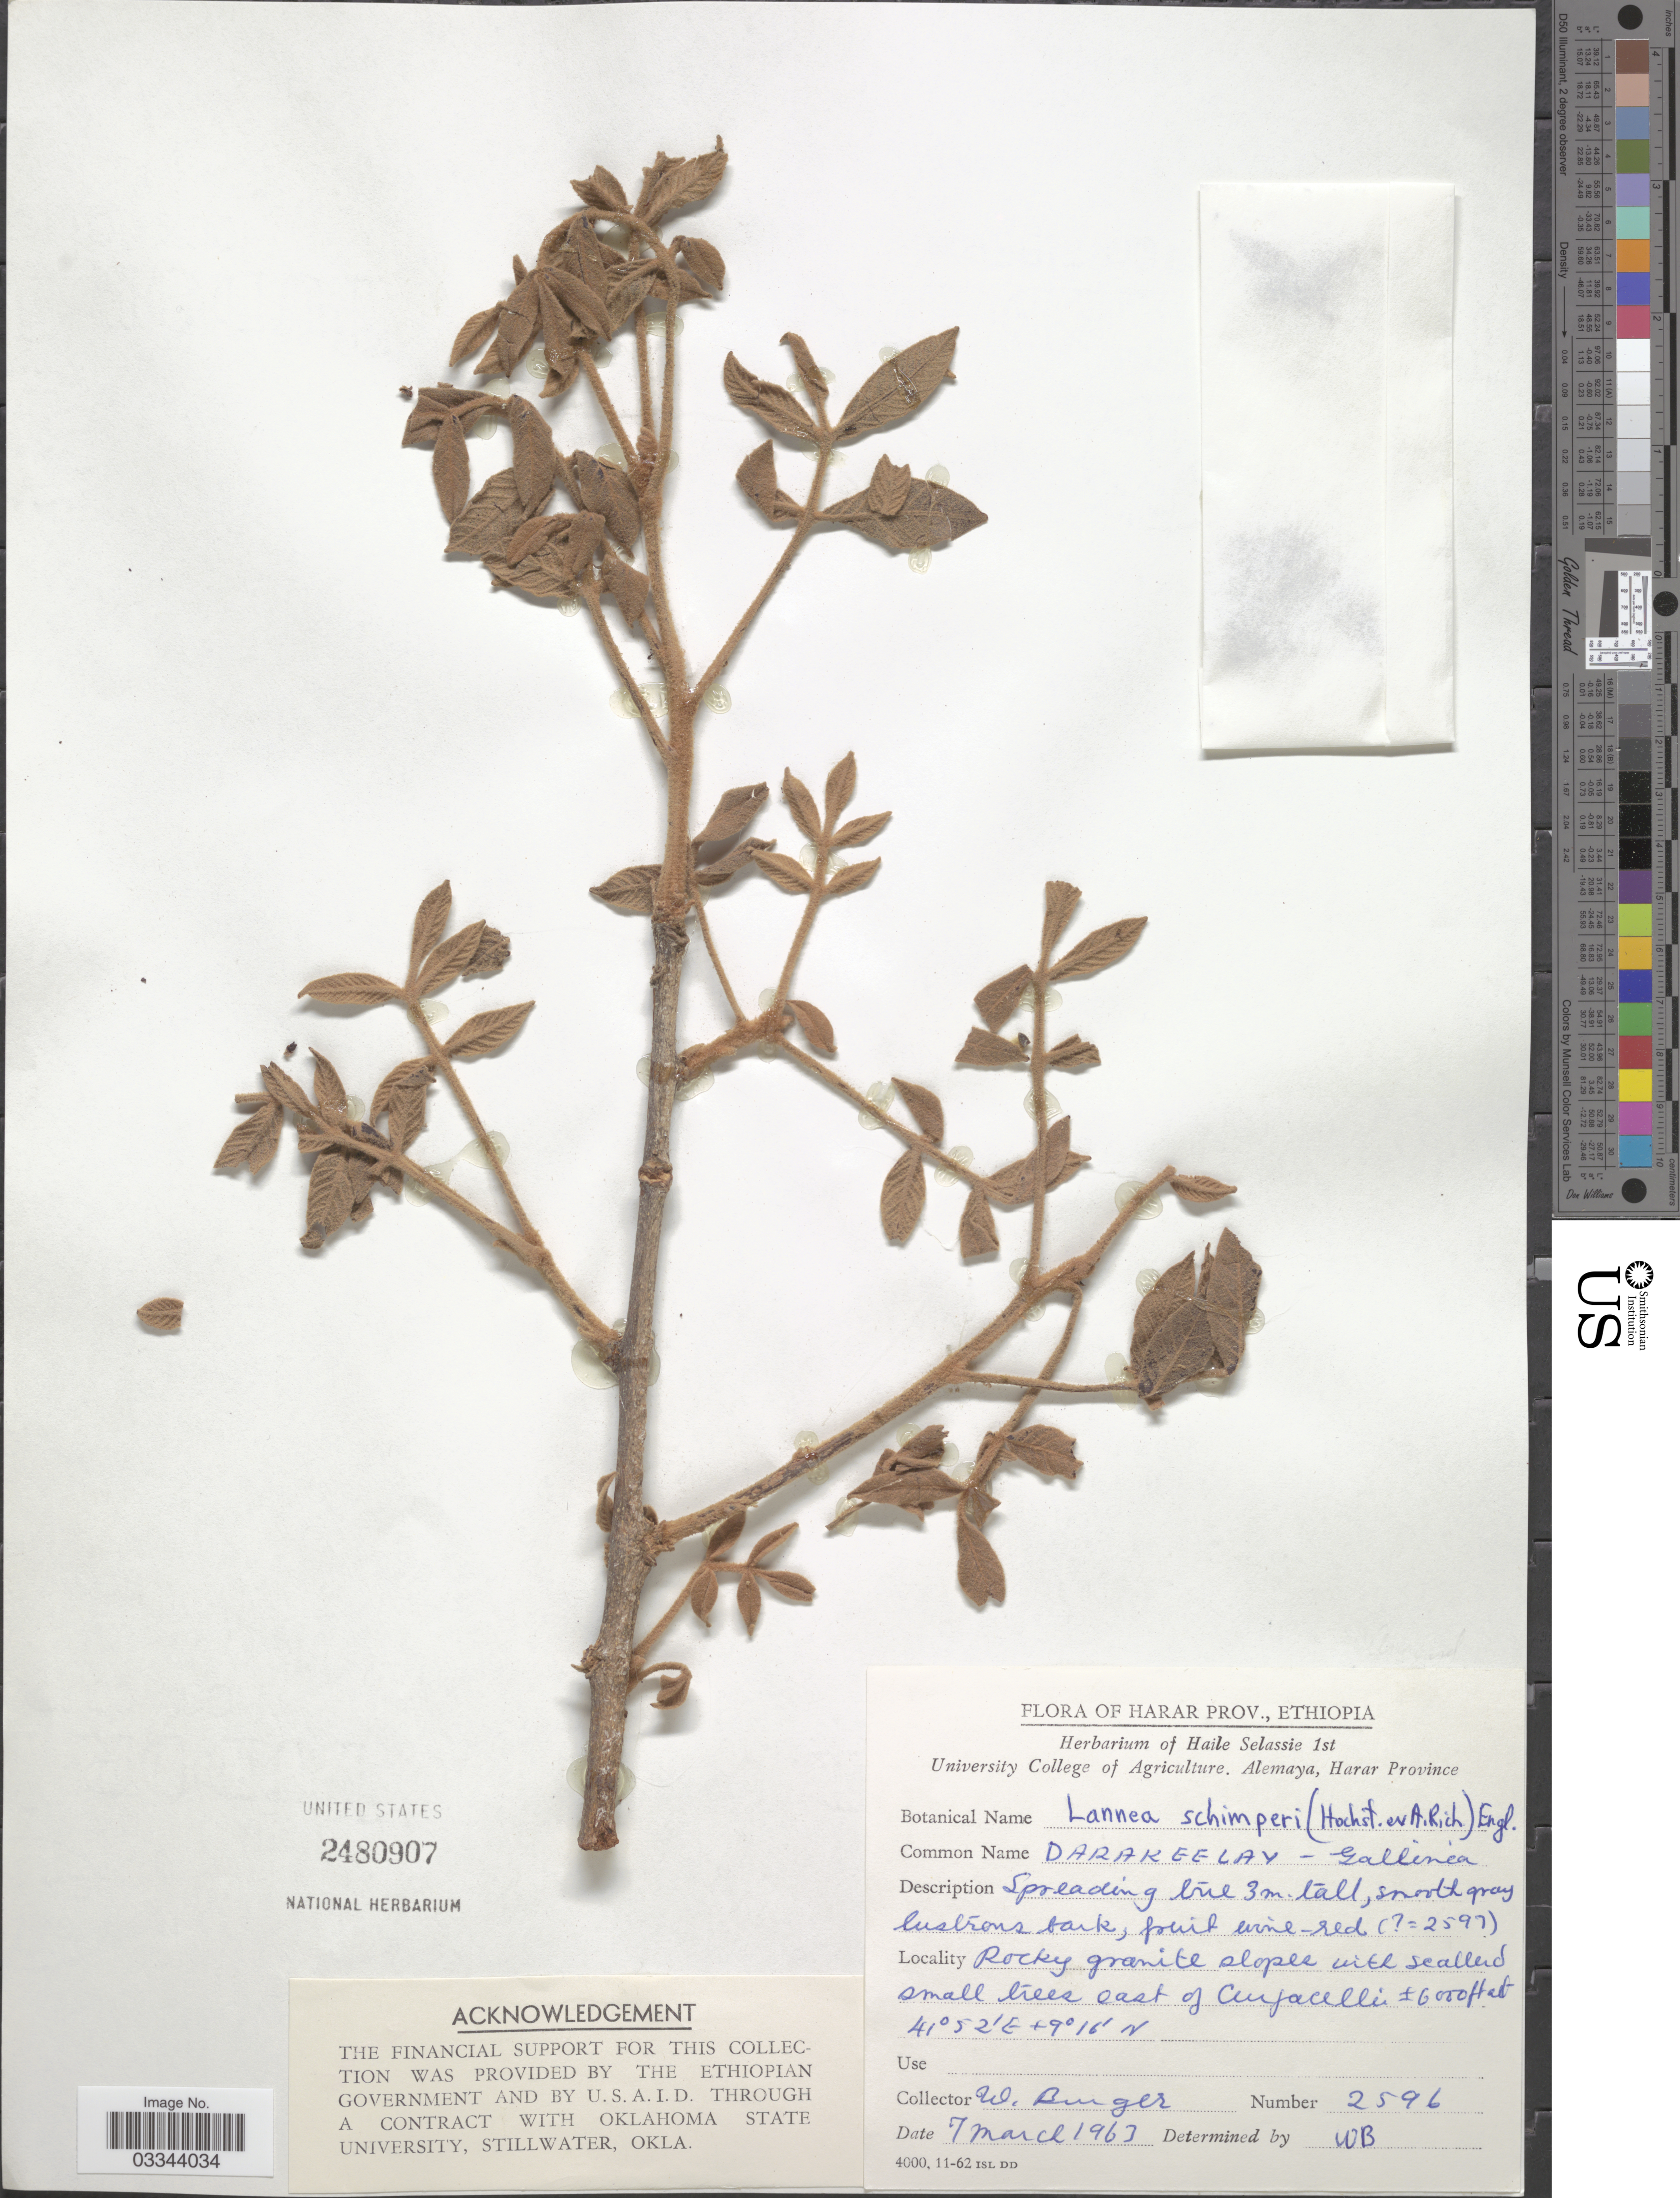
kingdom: Plantae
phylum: Tracheophyta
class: Magnoliopsida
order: Sapindales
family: Anacardiaceae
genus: Lannea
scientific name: Lannea schimperi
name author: (Hochst. ex A. Rich.) Engl.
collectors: W. Burger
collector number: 2596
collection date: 1963-03-07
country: Ethiopia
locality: Harar Prov., east of Curfacelli.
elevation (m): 1829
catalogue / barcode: US 2480907